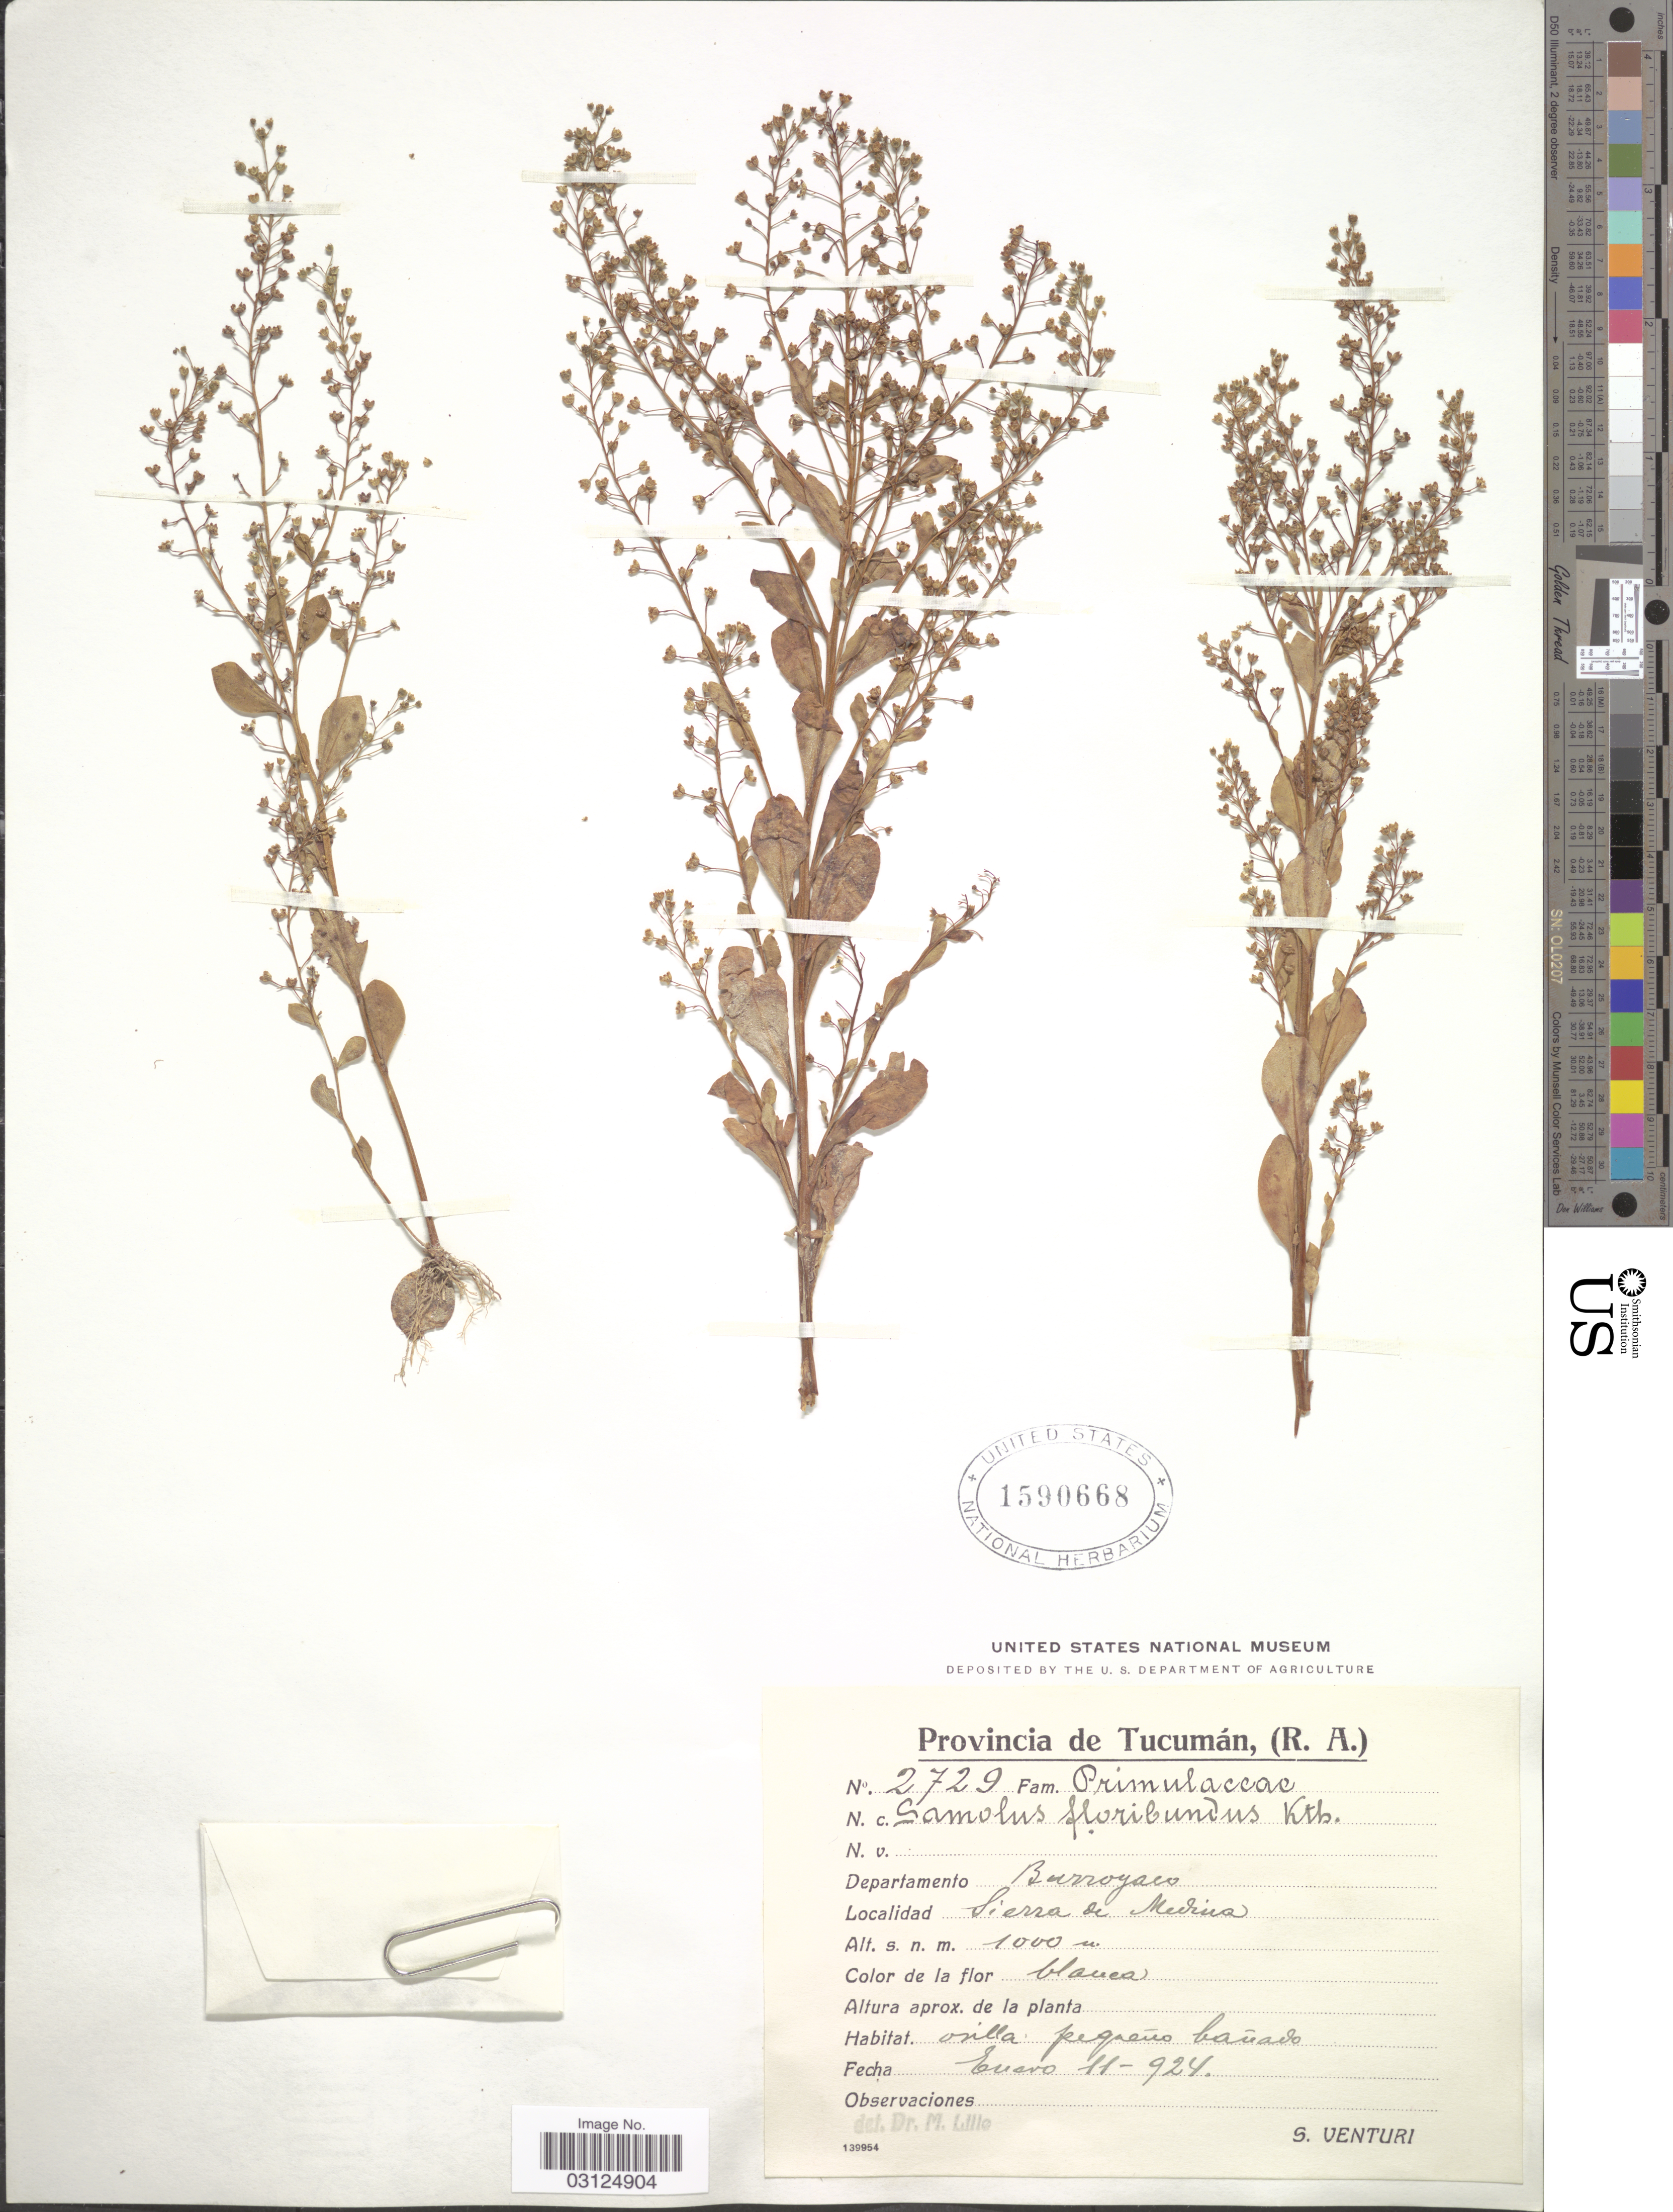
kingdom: Plantae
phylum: Tracheophyta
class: Magnoliopsida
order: Ericales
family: Primulaceae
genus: Samolus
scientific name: Samolus parviflorus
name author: Raf.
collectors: S. Venturi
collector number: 2729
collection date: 1924-01-11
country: Argentina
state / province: Tucuman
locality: Departamento Burroyaco. Sierra de Medina.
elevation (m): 1000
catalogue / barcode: US 1590668